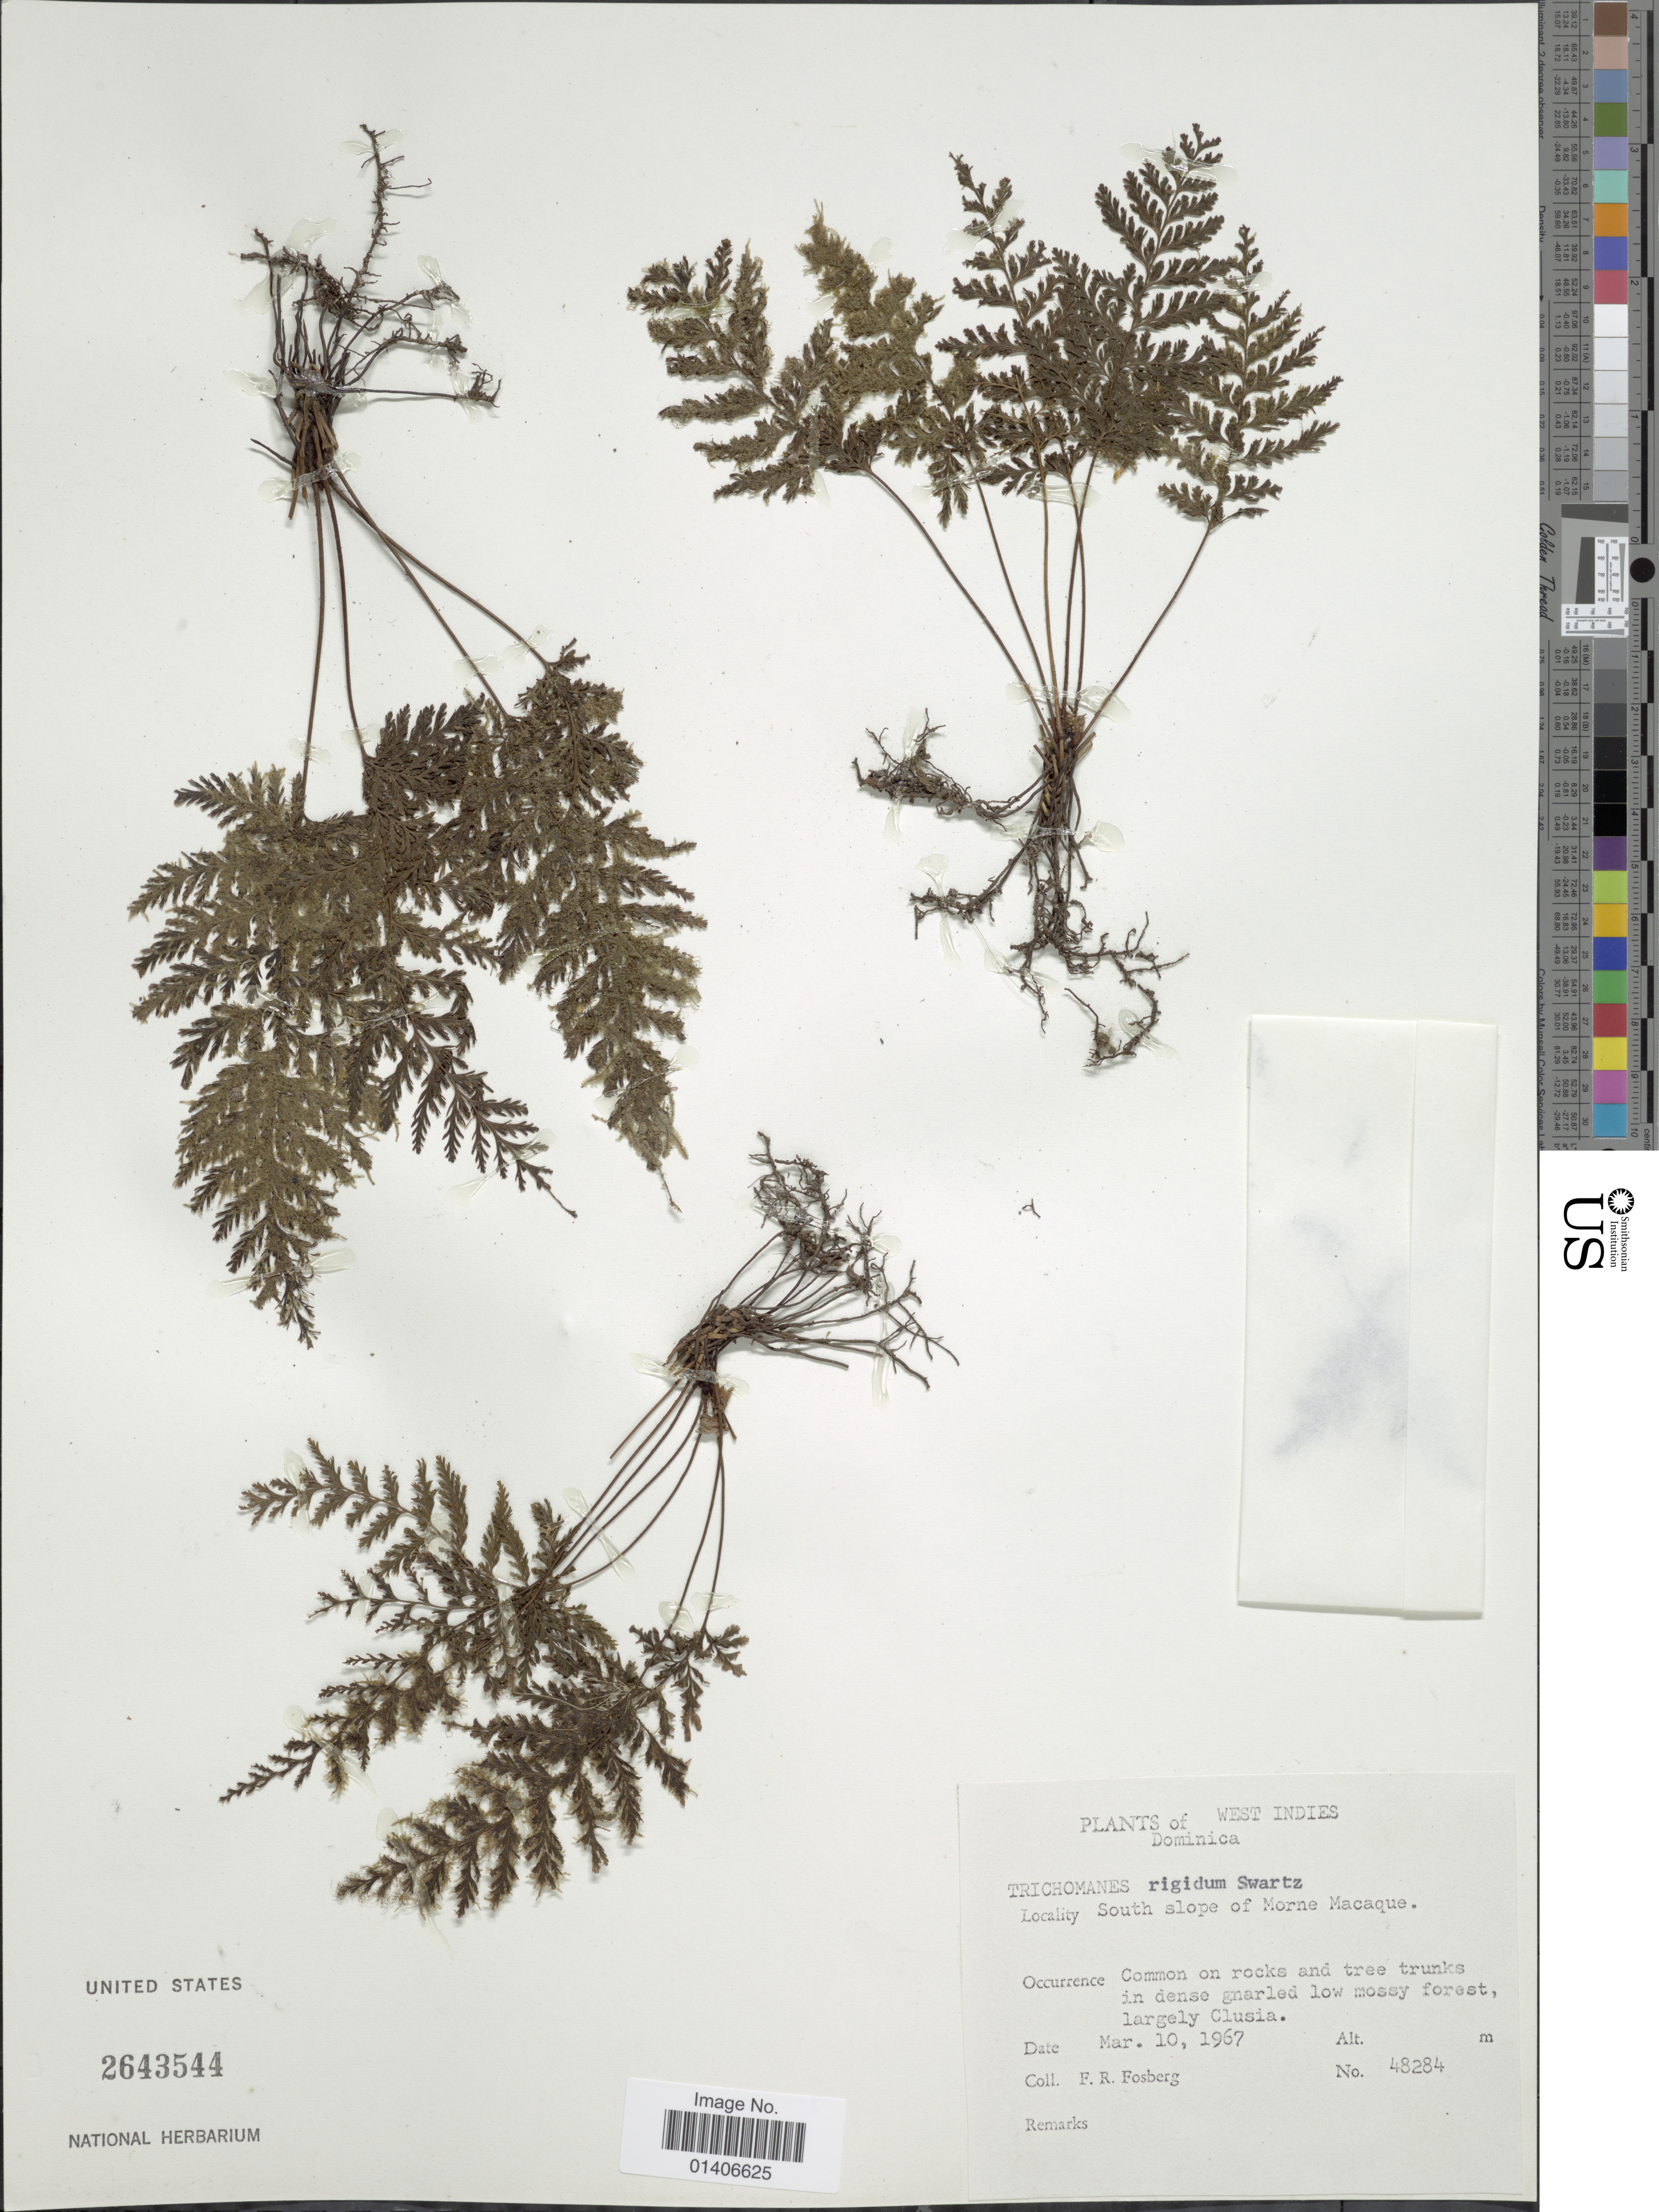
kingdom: Plantae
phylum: Tracheophyta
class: Polypodiopsida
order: Hymenophyllales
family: Hymenophyllaceae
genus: Abrodictyum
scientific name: Abrodictyum rigidum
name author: (Sw.) Ebihara & Dubuisson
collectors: F. R. Fosberg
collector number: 48284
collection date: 1967-03-10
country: Dominica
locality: South slope of Morne Macaque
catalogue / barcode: US 2643544